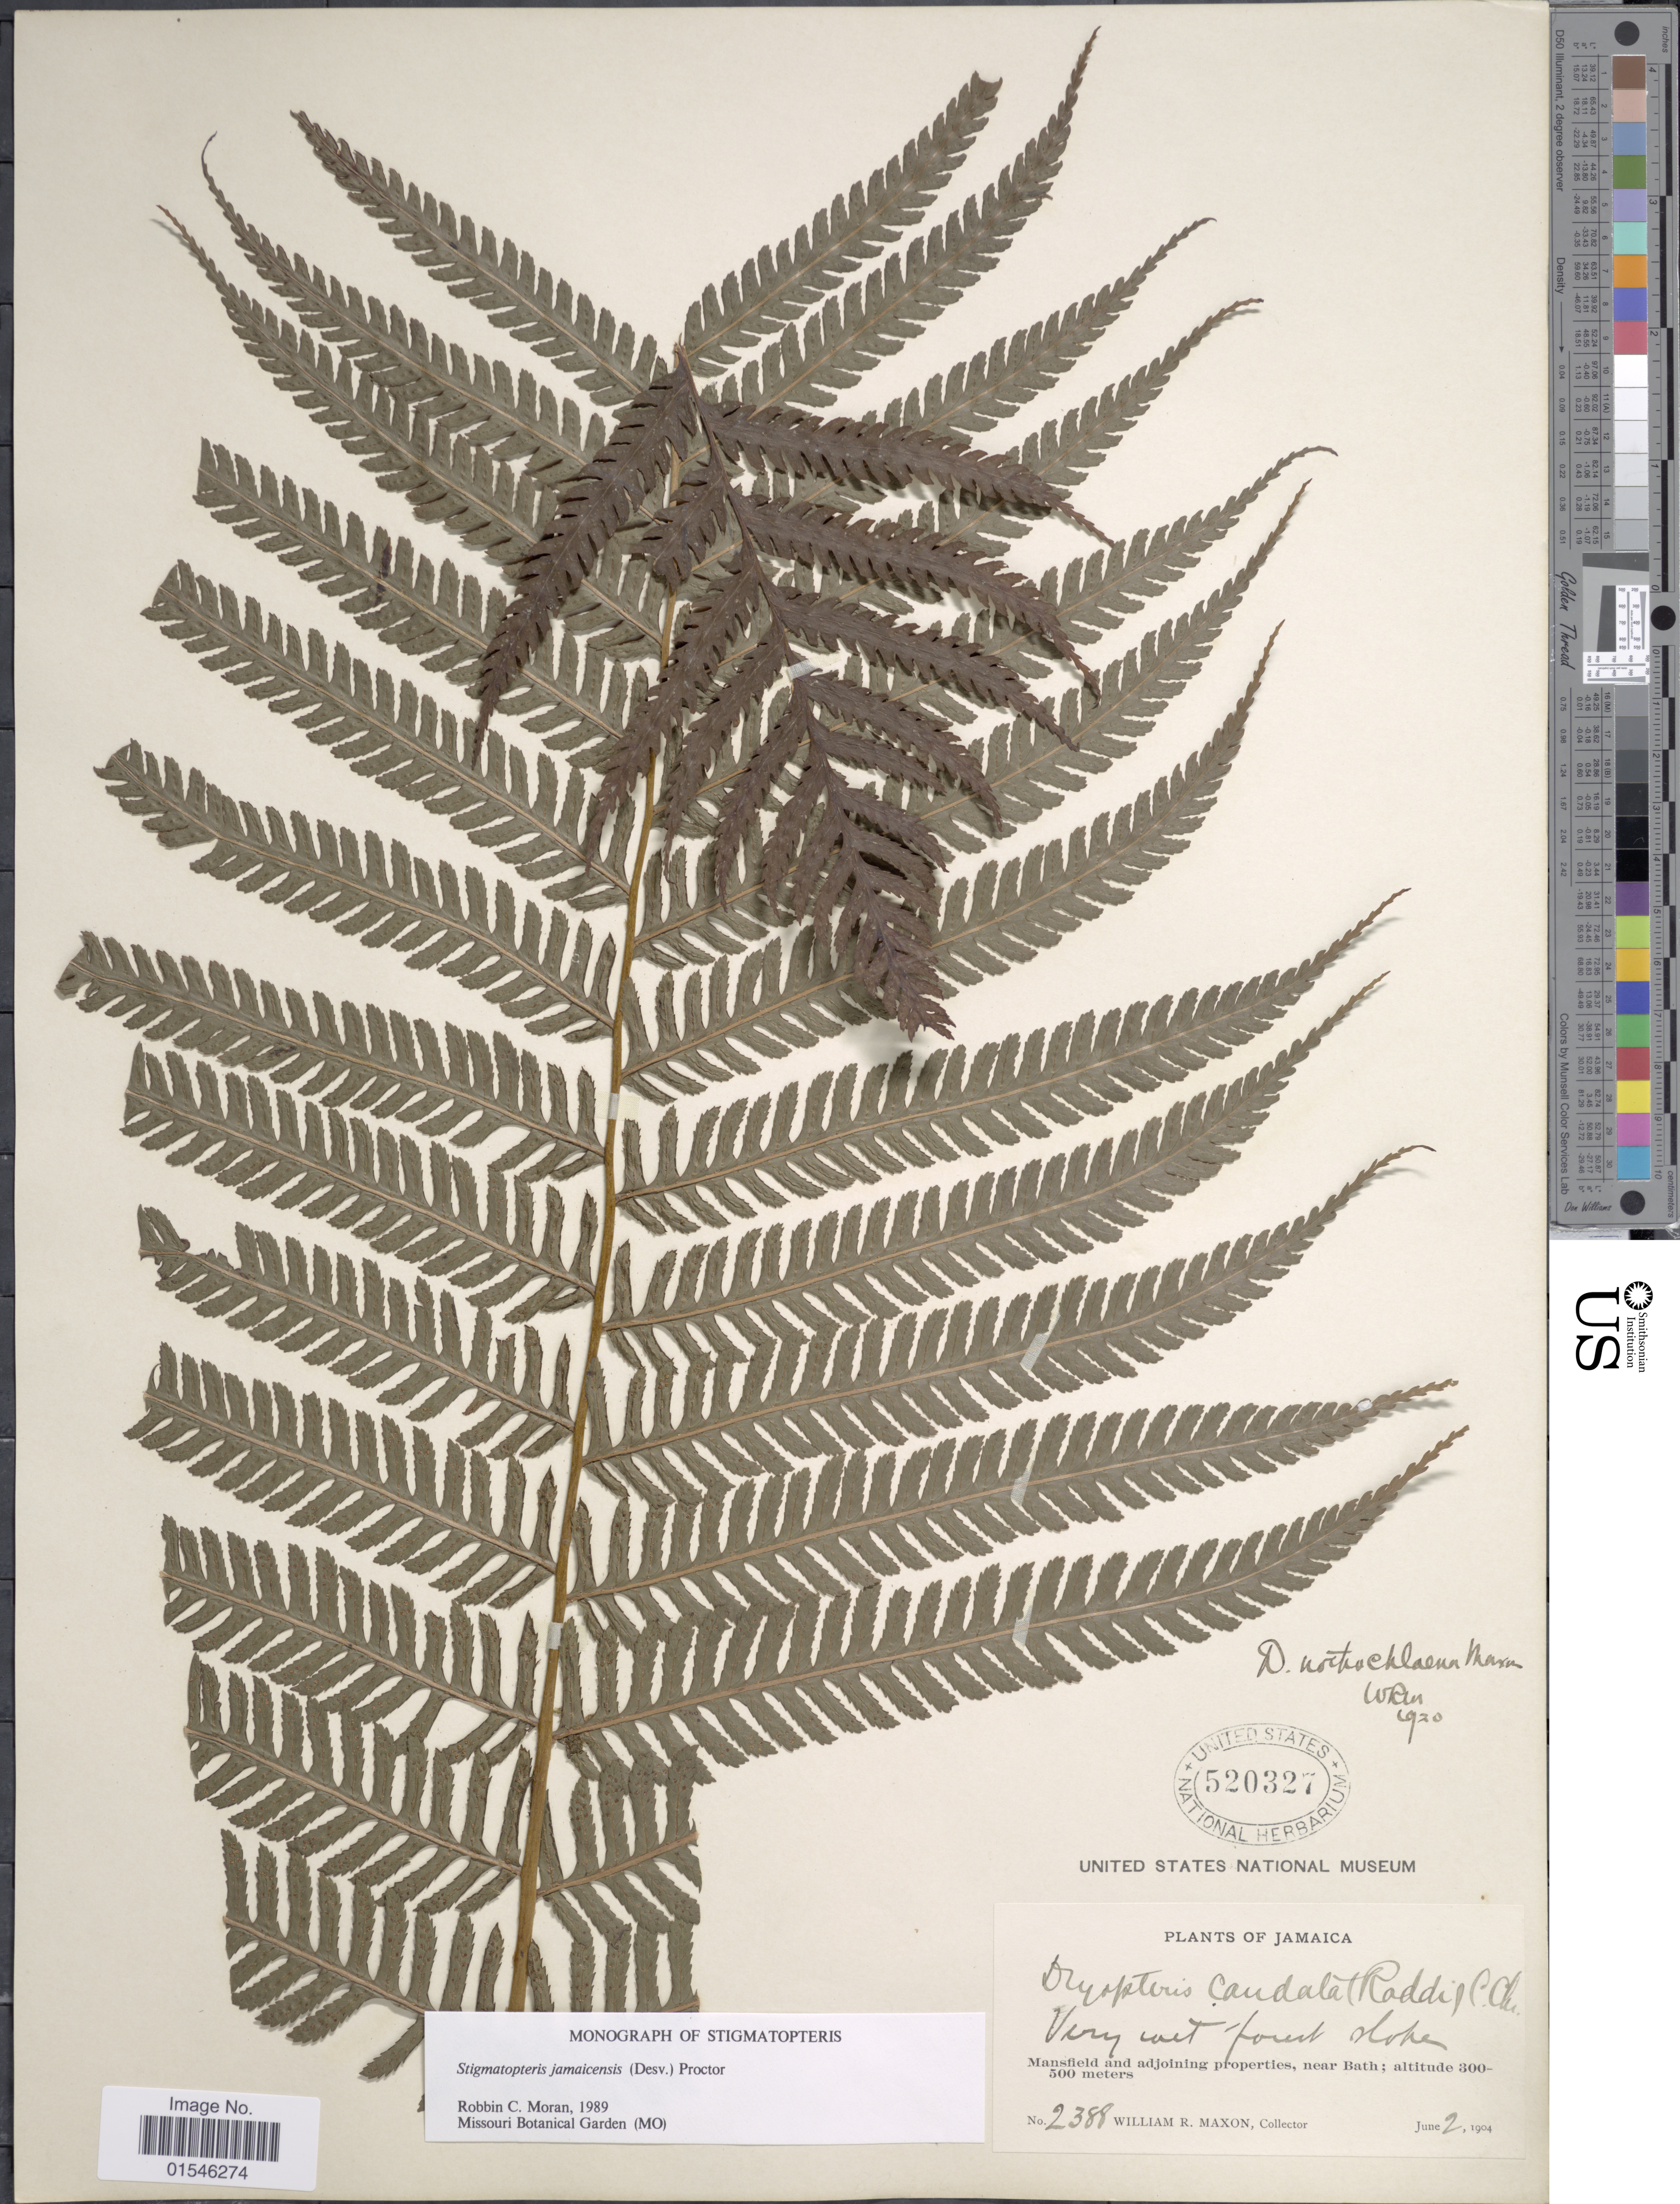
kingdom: Plantae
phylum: Tracheophyta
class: Polypodiopsida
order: Polypodiales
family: Dryopteridaceae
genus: Stigmatopteris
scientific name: Stigmatopteris jamaicensis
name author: (Desv.) Proctor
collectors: W. R. Maxon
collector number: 2388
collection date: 1904-06-02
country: Jamaica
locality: Mansfield and adjoining properties, near Bath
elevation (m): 300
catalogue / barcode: US 520327